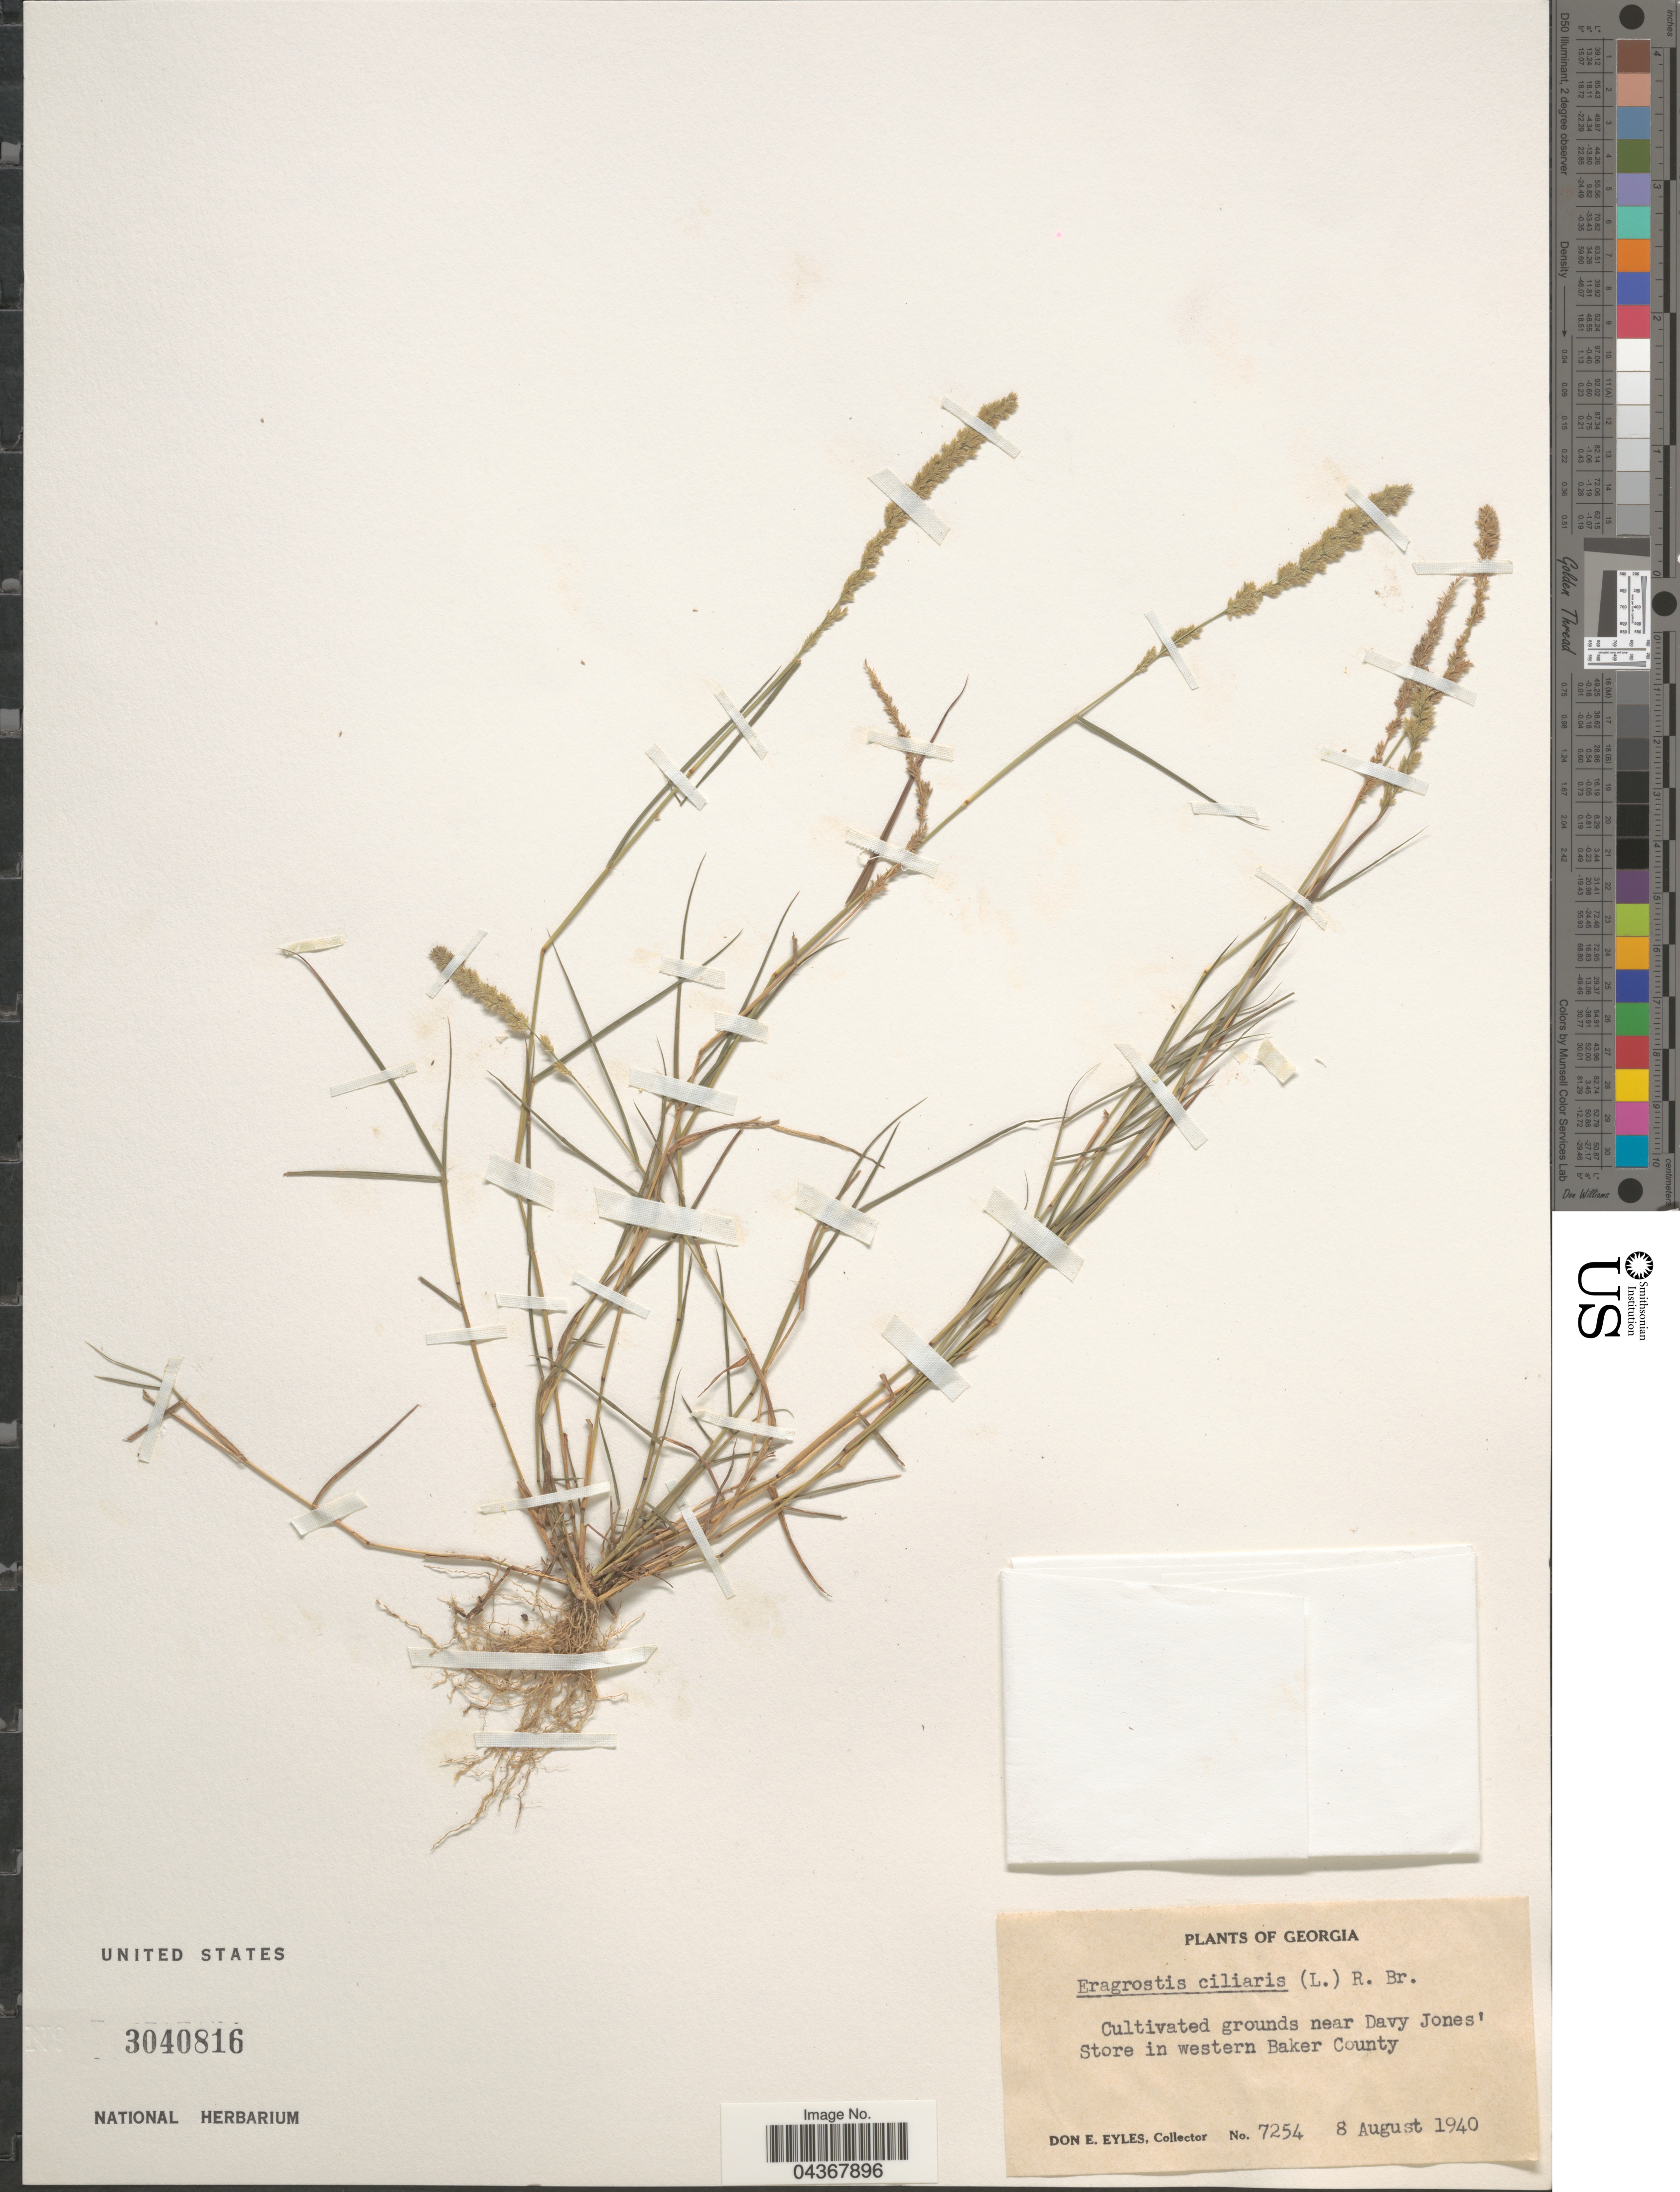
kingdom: Plantae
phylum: Tracheophyta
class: Liliopsida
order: Poales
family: Poaceae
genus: Eragrostis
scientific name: Eragrostis ciliaris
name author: (L.) R. Br.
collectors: D. Eyles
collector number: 7254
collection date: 1940-08-08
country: United States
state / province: Georgia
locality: Cultivated grounds near Davy Jones' Store in western Baker County.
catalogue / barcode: US 3040816